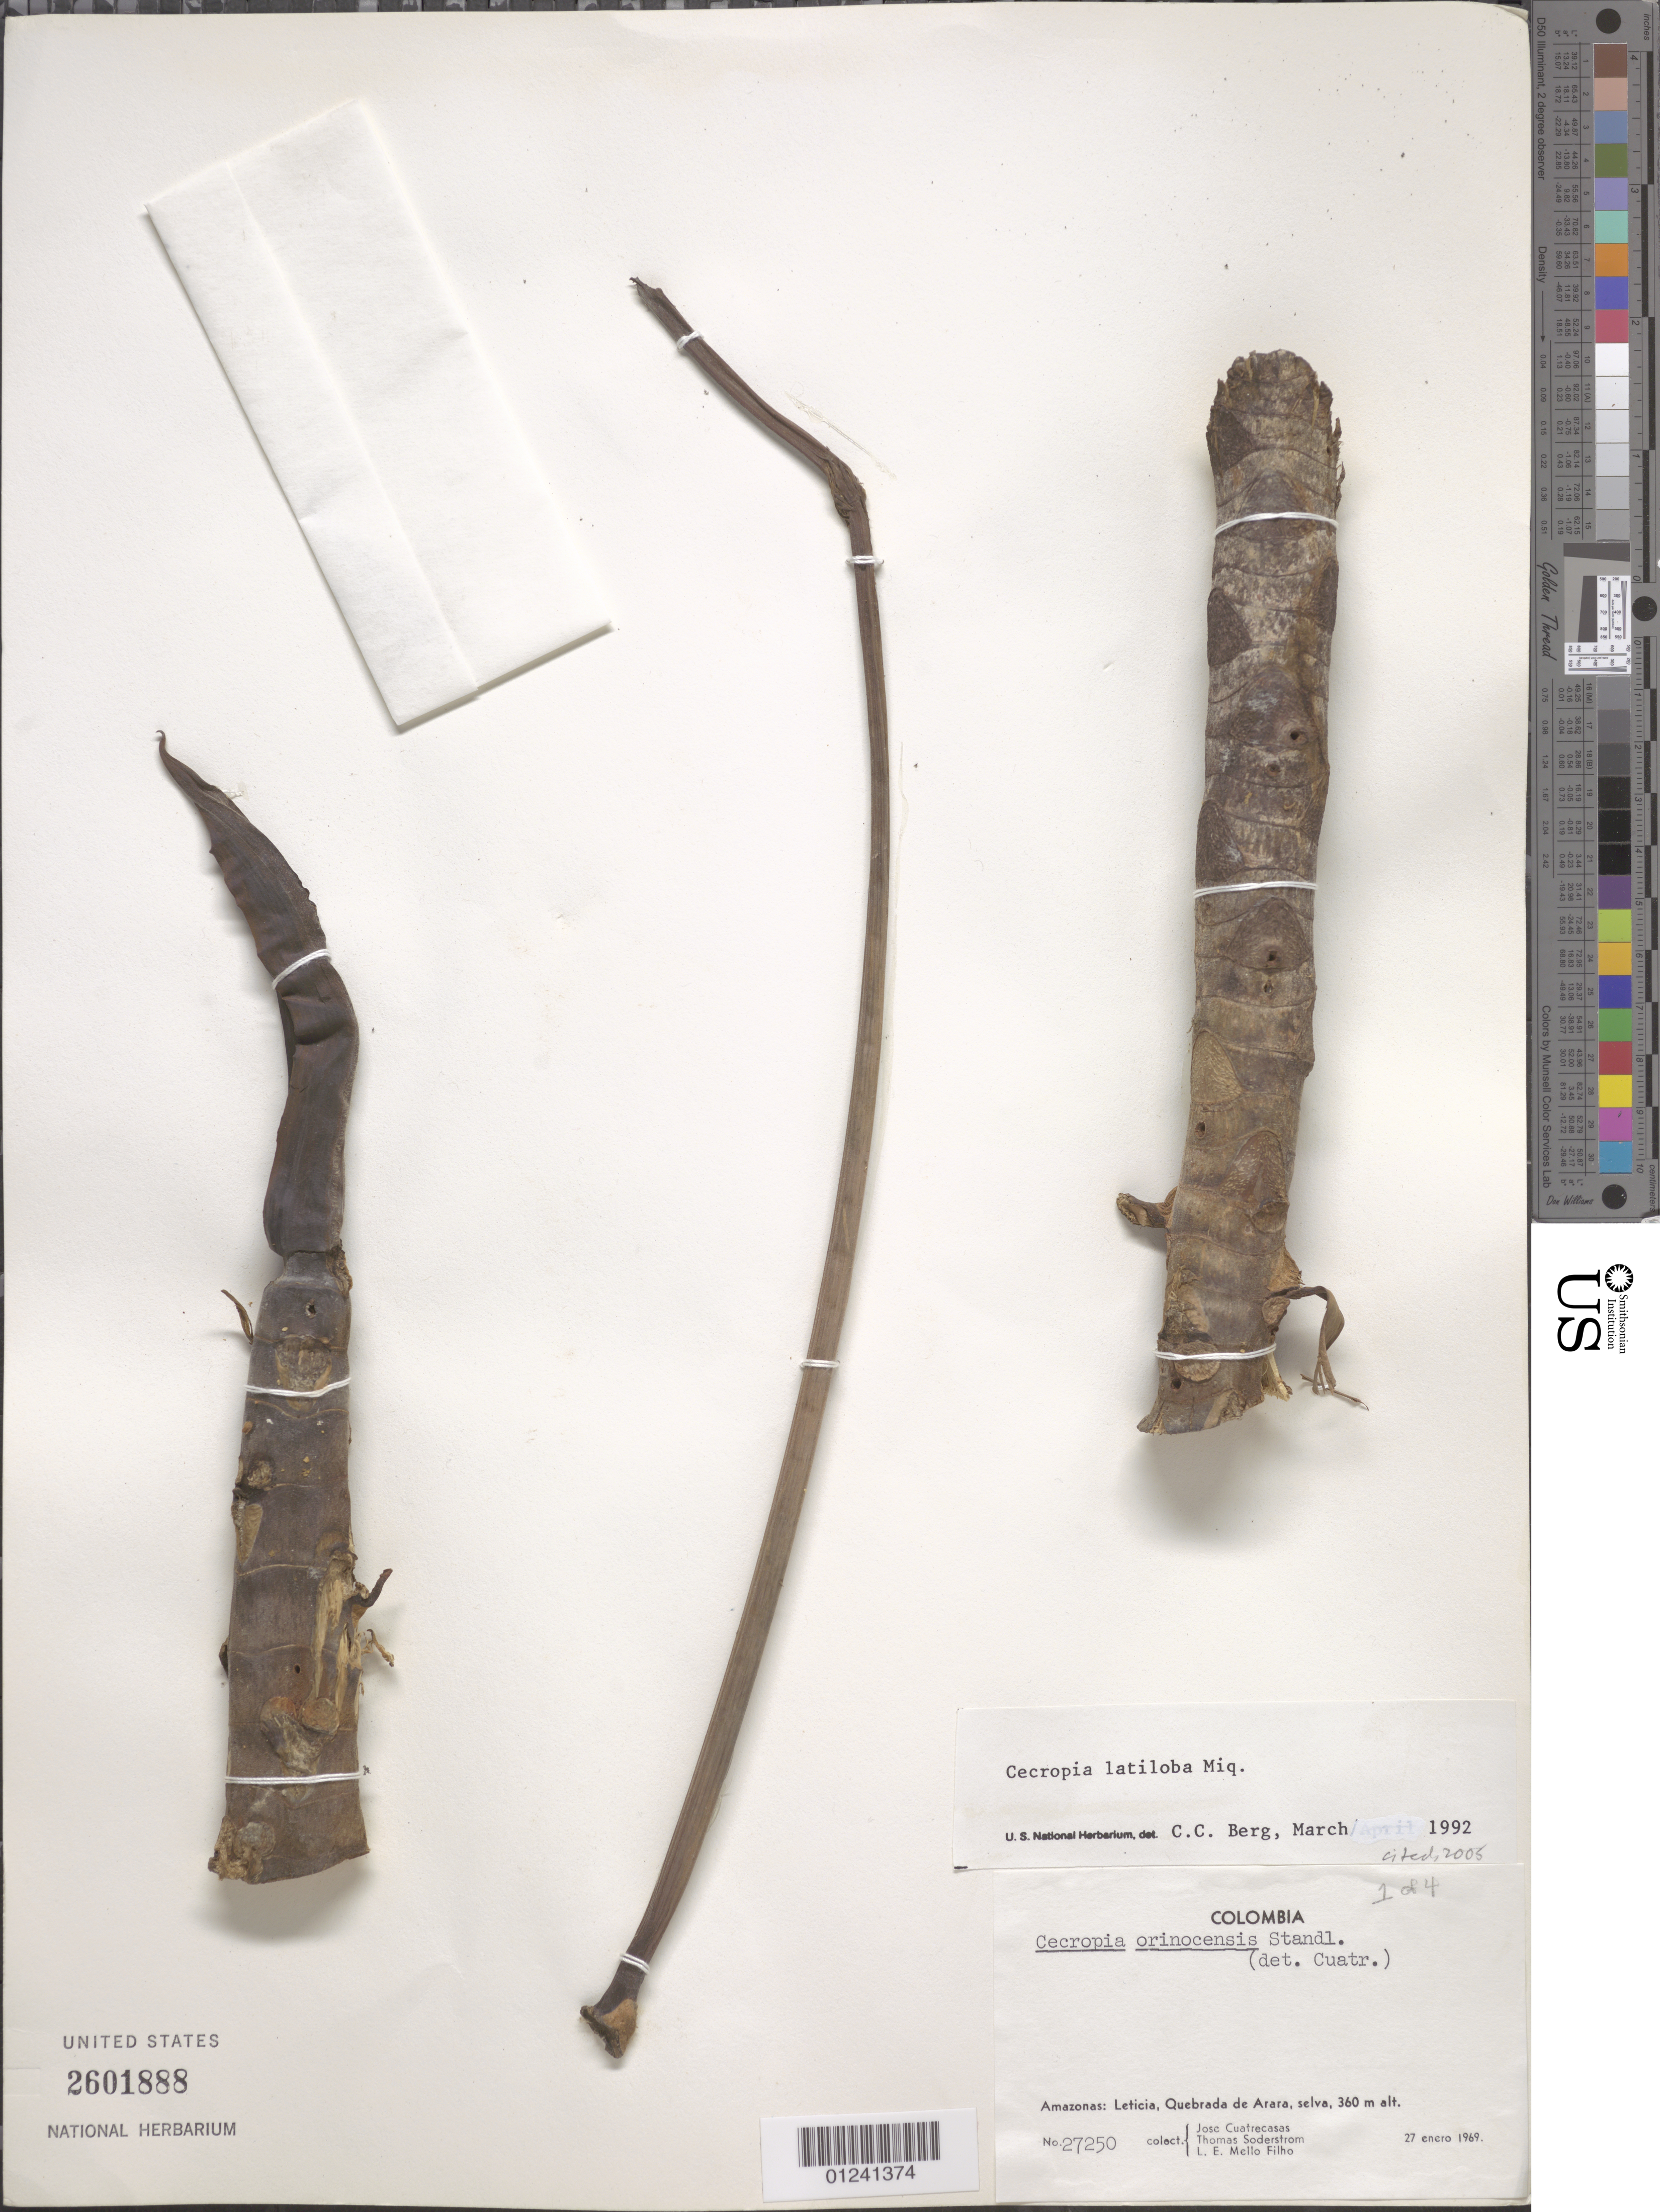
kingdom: Plantae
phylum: Tracheophyta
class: Magnoliopsida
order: Rosales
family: Urticaceae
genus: Cecropia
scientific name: Cecropia latiloba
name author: Miq.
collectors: J. Cuatrecasas, T. R. Soderstrom & L. Emygdio de Mello Filho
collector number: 27250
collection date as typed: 27 Jan 1969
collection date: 1969-01-27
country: Colombia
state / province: Amazônas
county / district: Leticia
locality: Quebrada de Arara.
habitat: selva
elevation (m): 360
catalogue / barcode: US 2601888